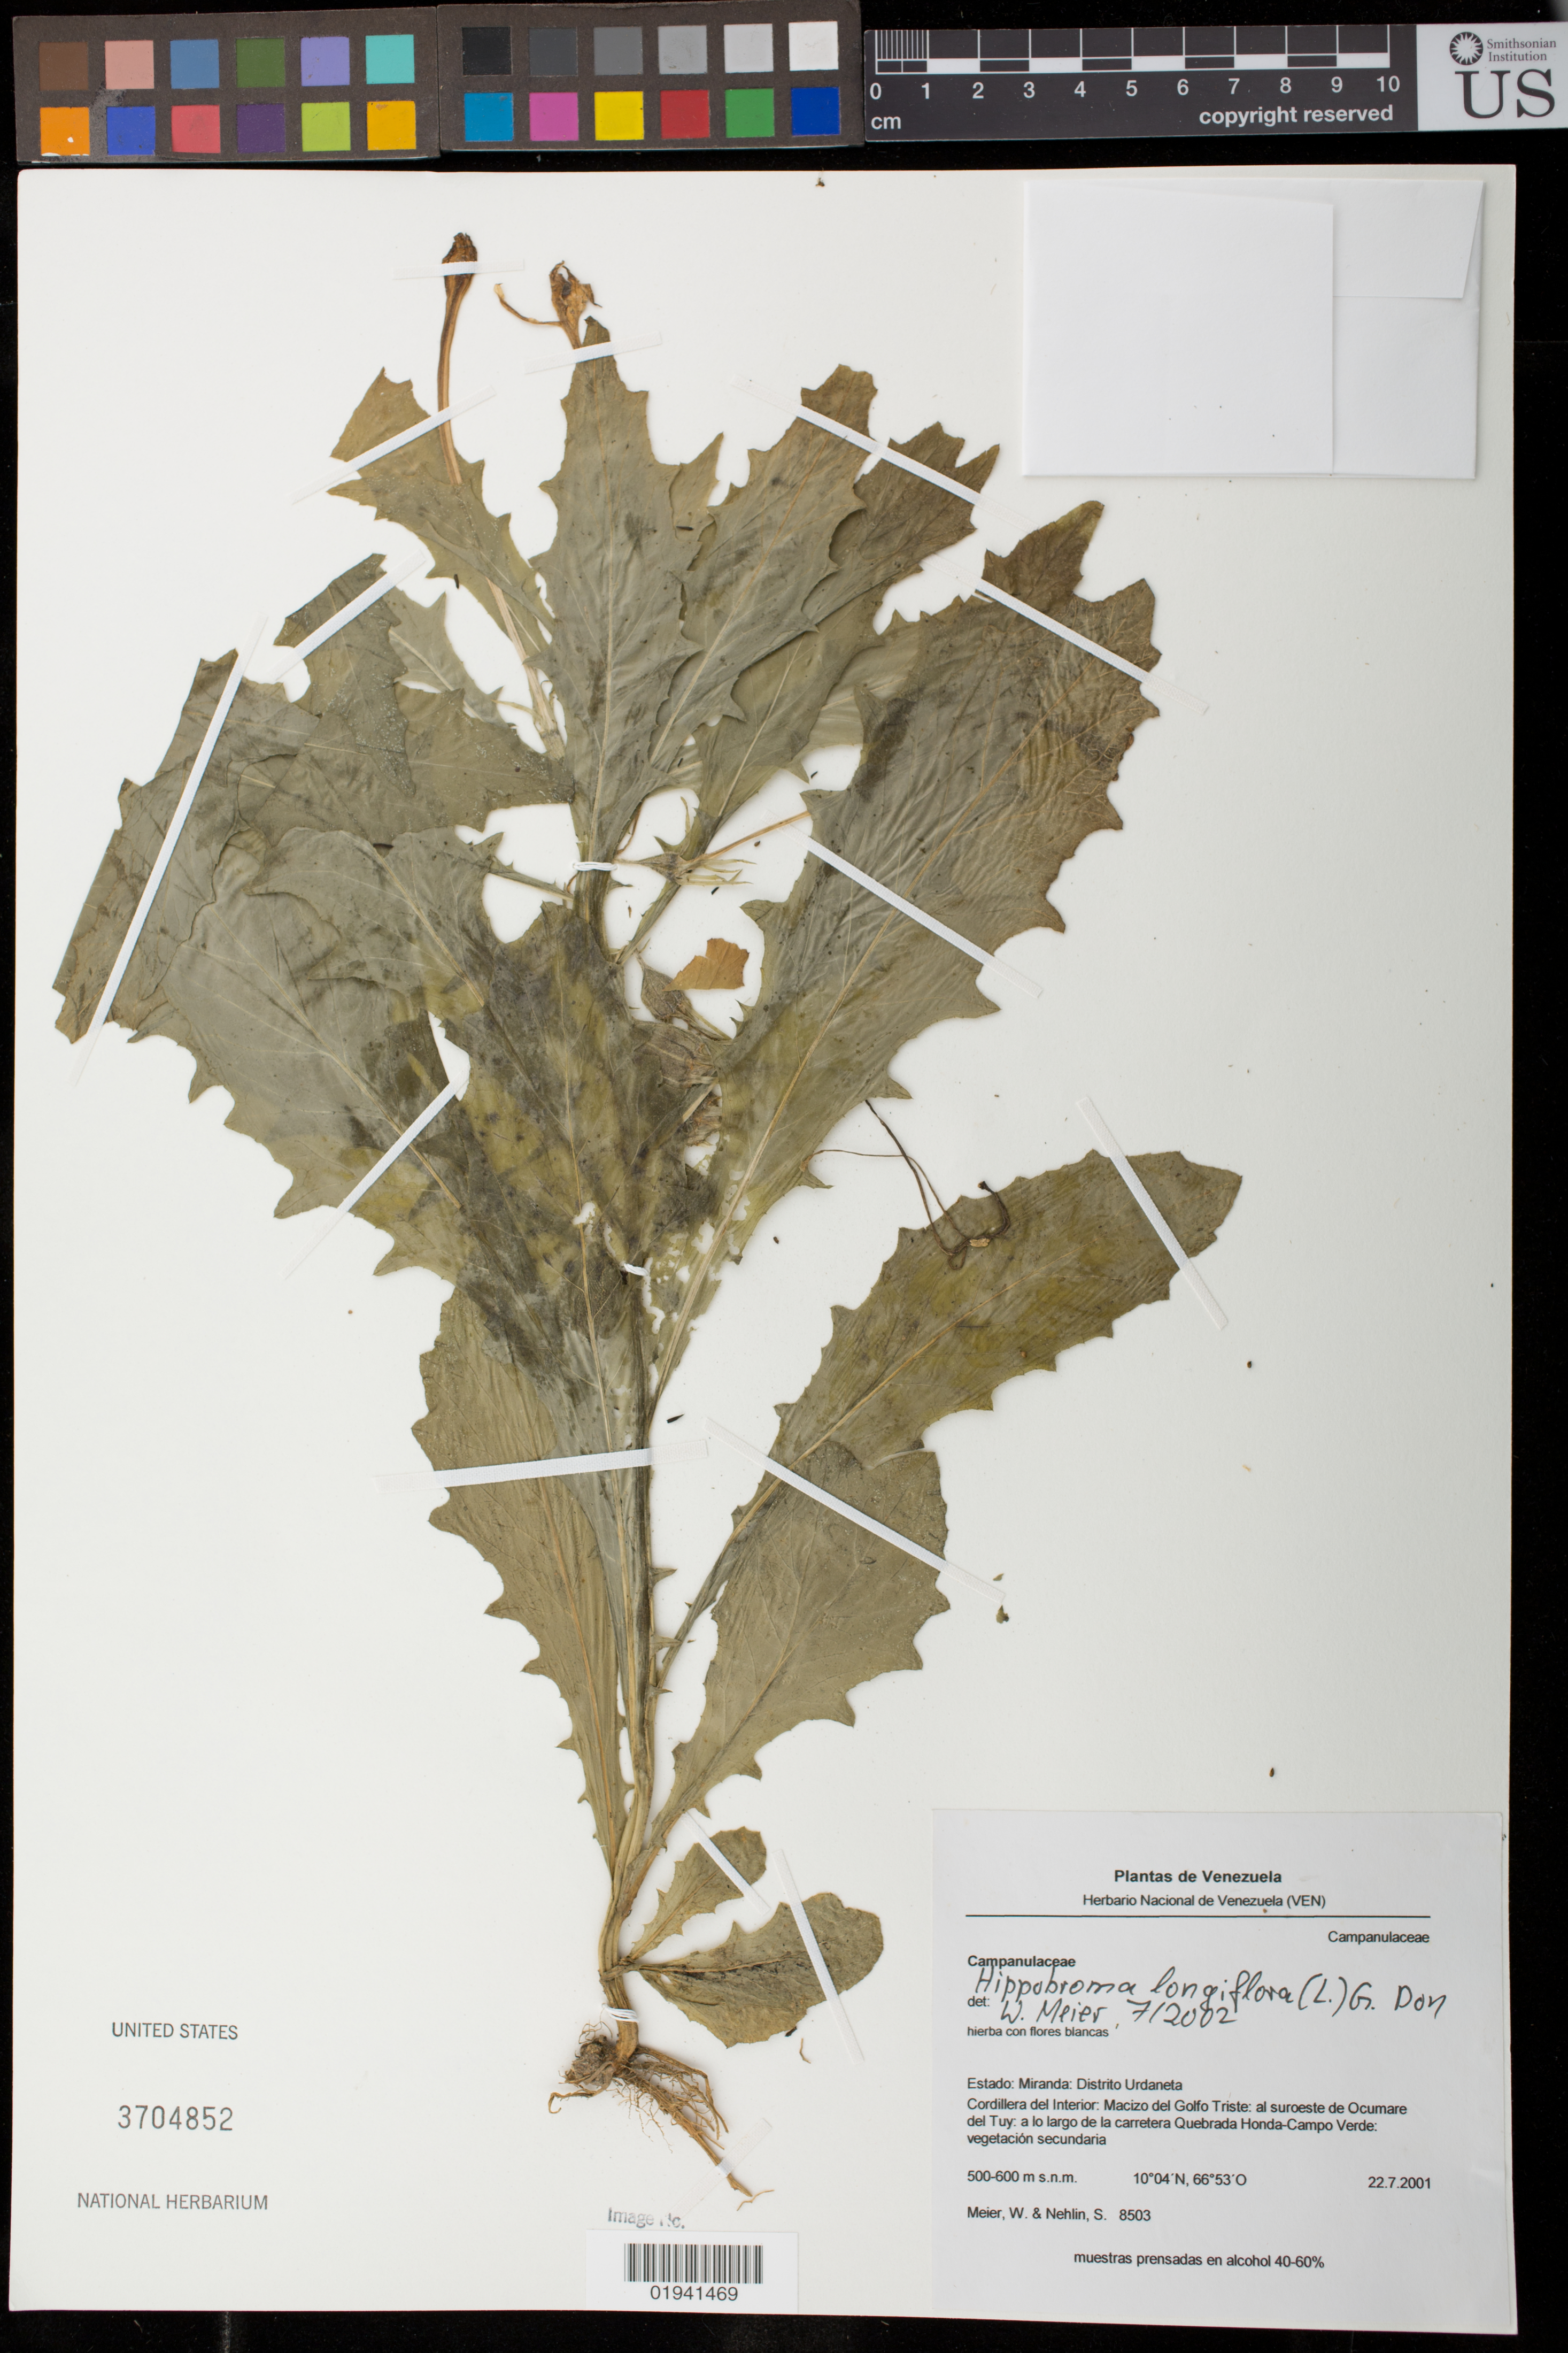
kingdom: Plantae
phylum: Tracheophyta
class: Magnoliopsida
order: Asterales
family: Campanulaceae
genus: Hippobroma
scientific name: Hippobroma longiflora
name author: (L.) G. Don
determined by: Meier, Winfried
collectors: W. Meier & S. Nehlin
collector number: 8503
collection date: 2001-07-22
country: Venezuela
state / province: Miranda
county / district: Urdaneta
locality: Cordillera del Interior: Macizo del Golfo Triste: al suroeste de Ocumare del Tuy: a lo largo de la carretera Quebrada Honda - Campo Verde.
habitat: vegetacion secundaria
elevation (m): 500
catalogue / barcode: US 3704852